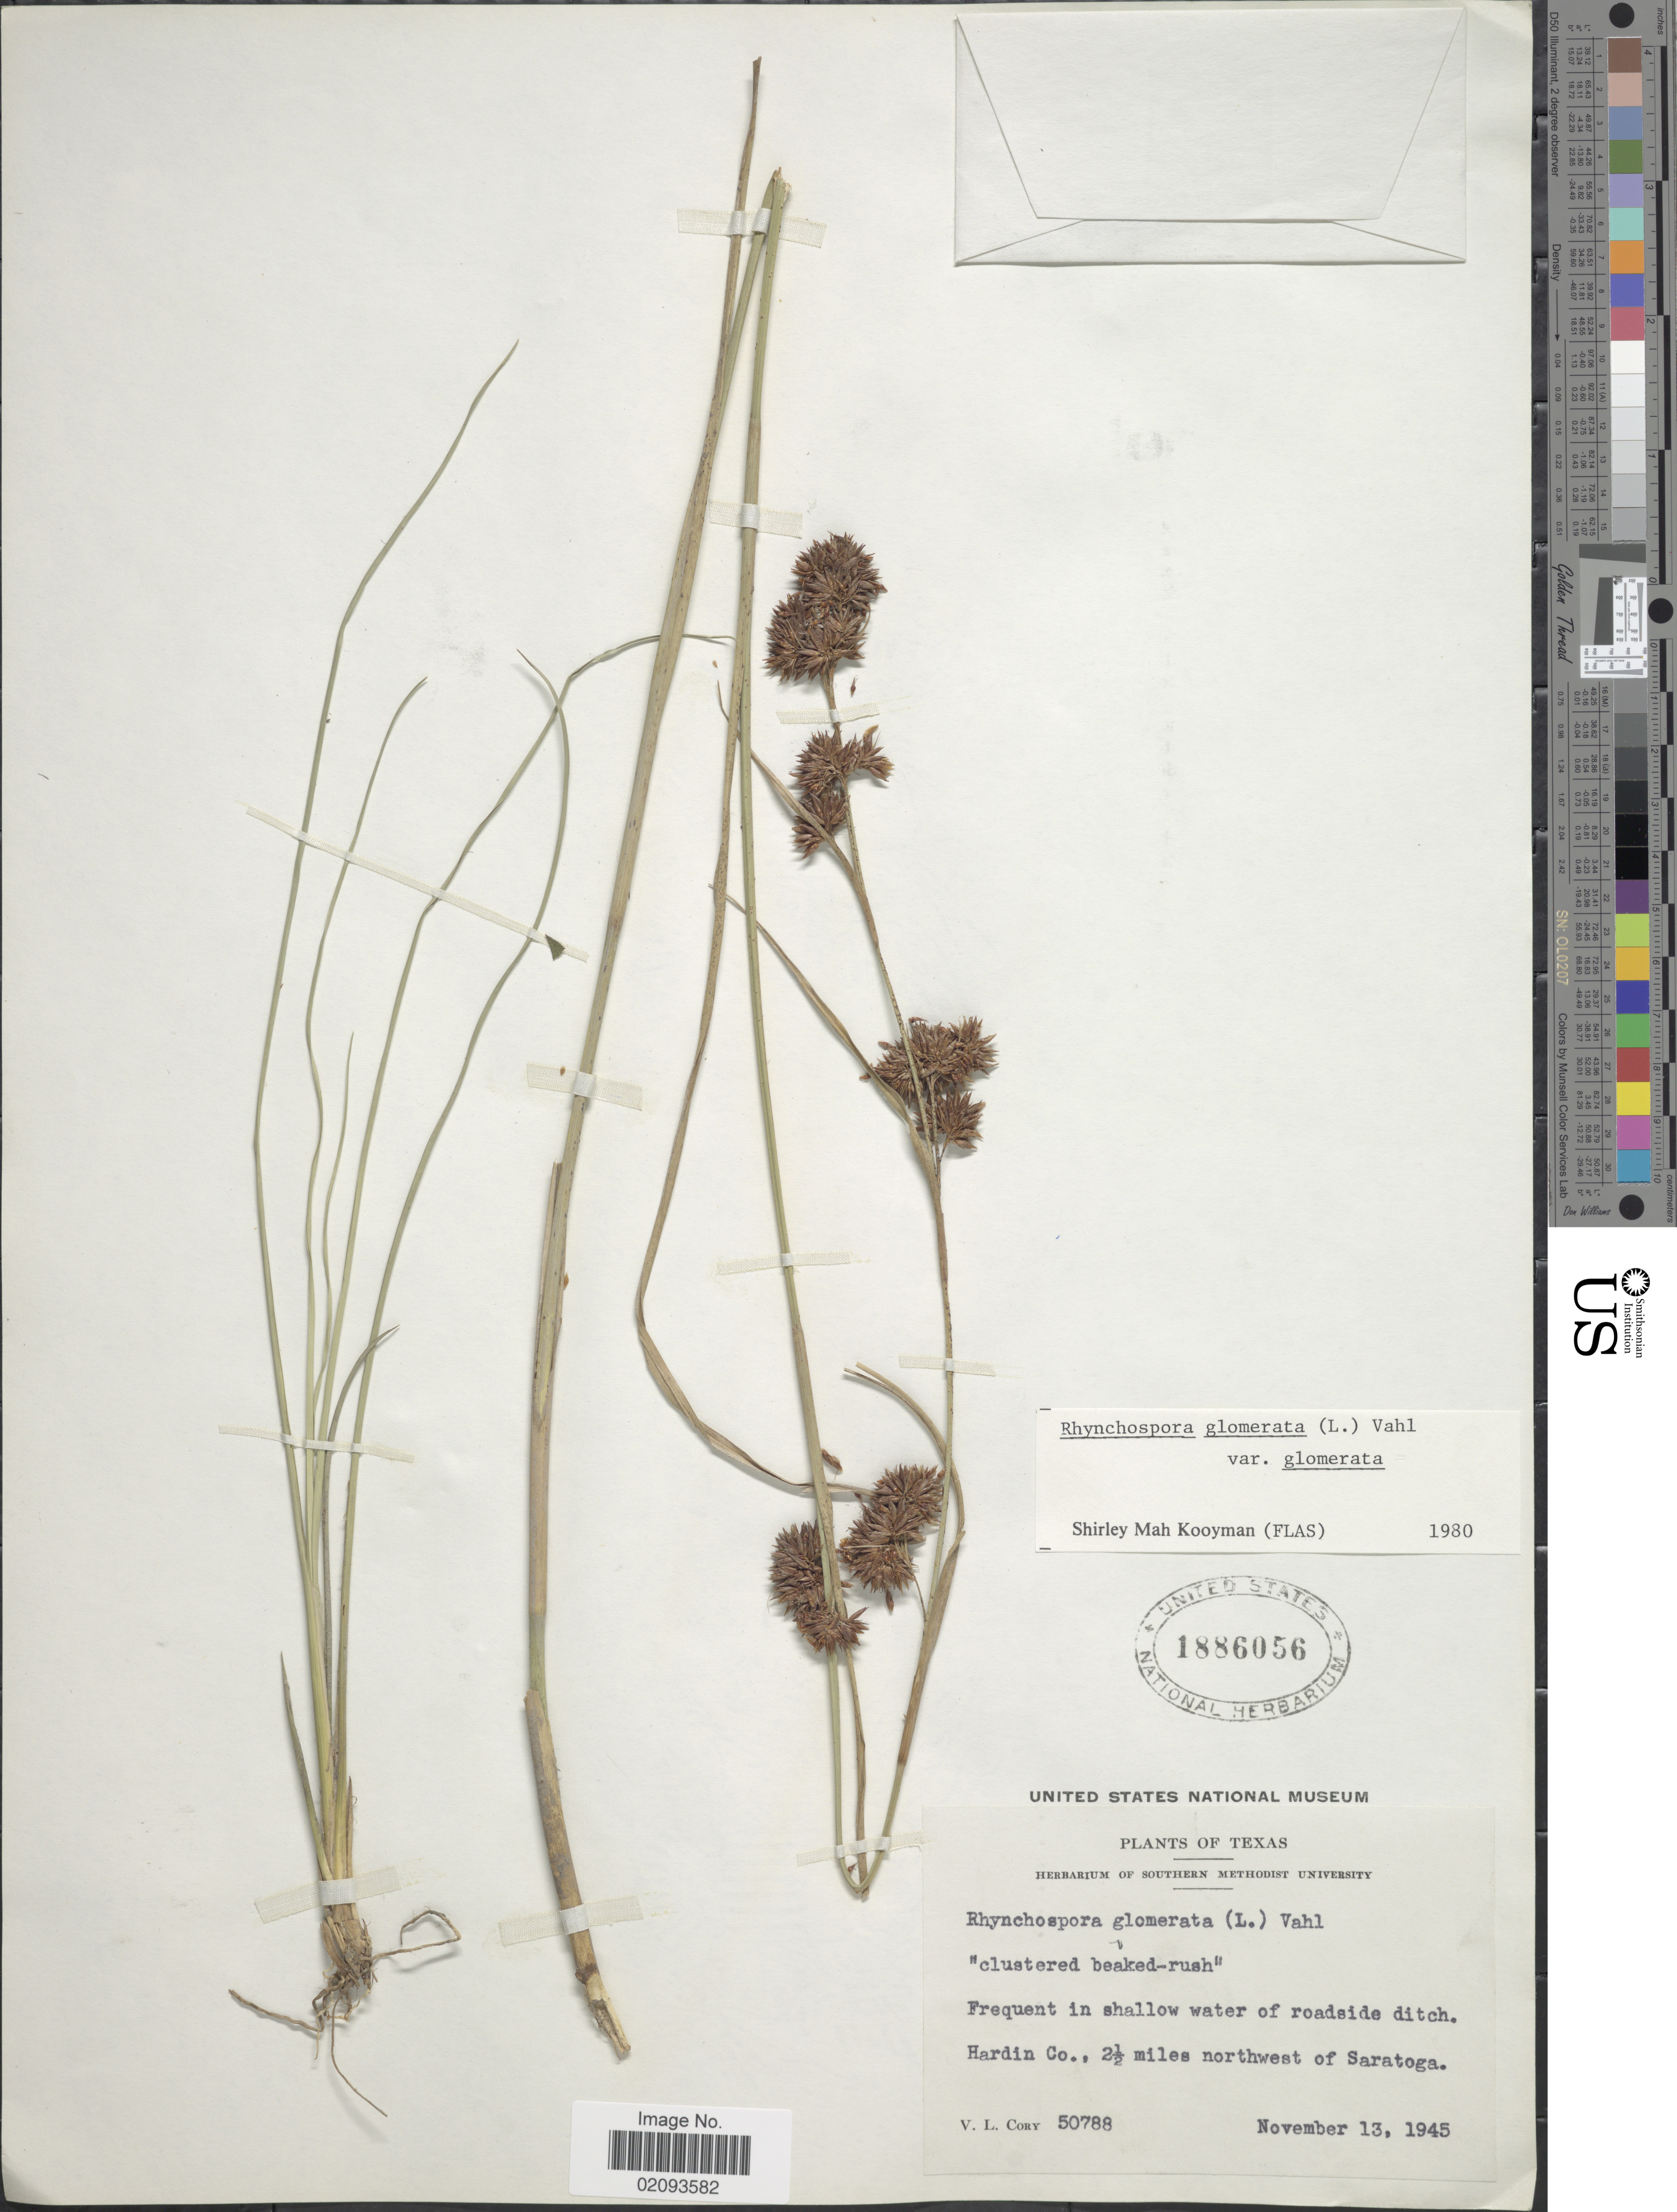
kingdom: Plantae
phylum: Tracheophyta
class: Liliopsida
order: Poales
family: Cyperaceae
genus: Rhynchospora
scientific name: Rhynchospora glomerata var. glomerata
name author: (L.) Vahl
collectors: V. Cory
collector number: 50788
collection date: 1945-11-13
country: United States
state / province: Texas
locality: Hardin Co, 2½ miles northwest of Saratoga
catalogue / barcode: US 1886056